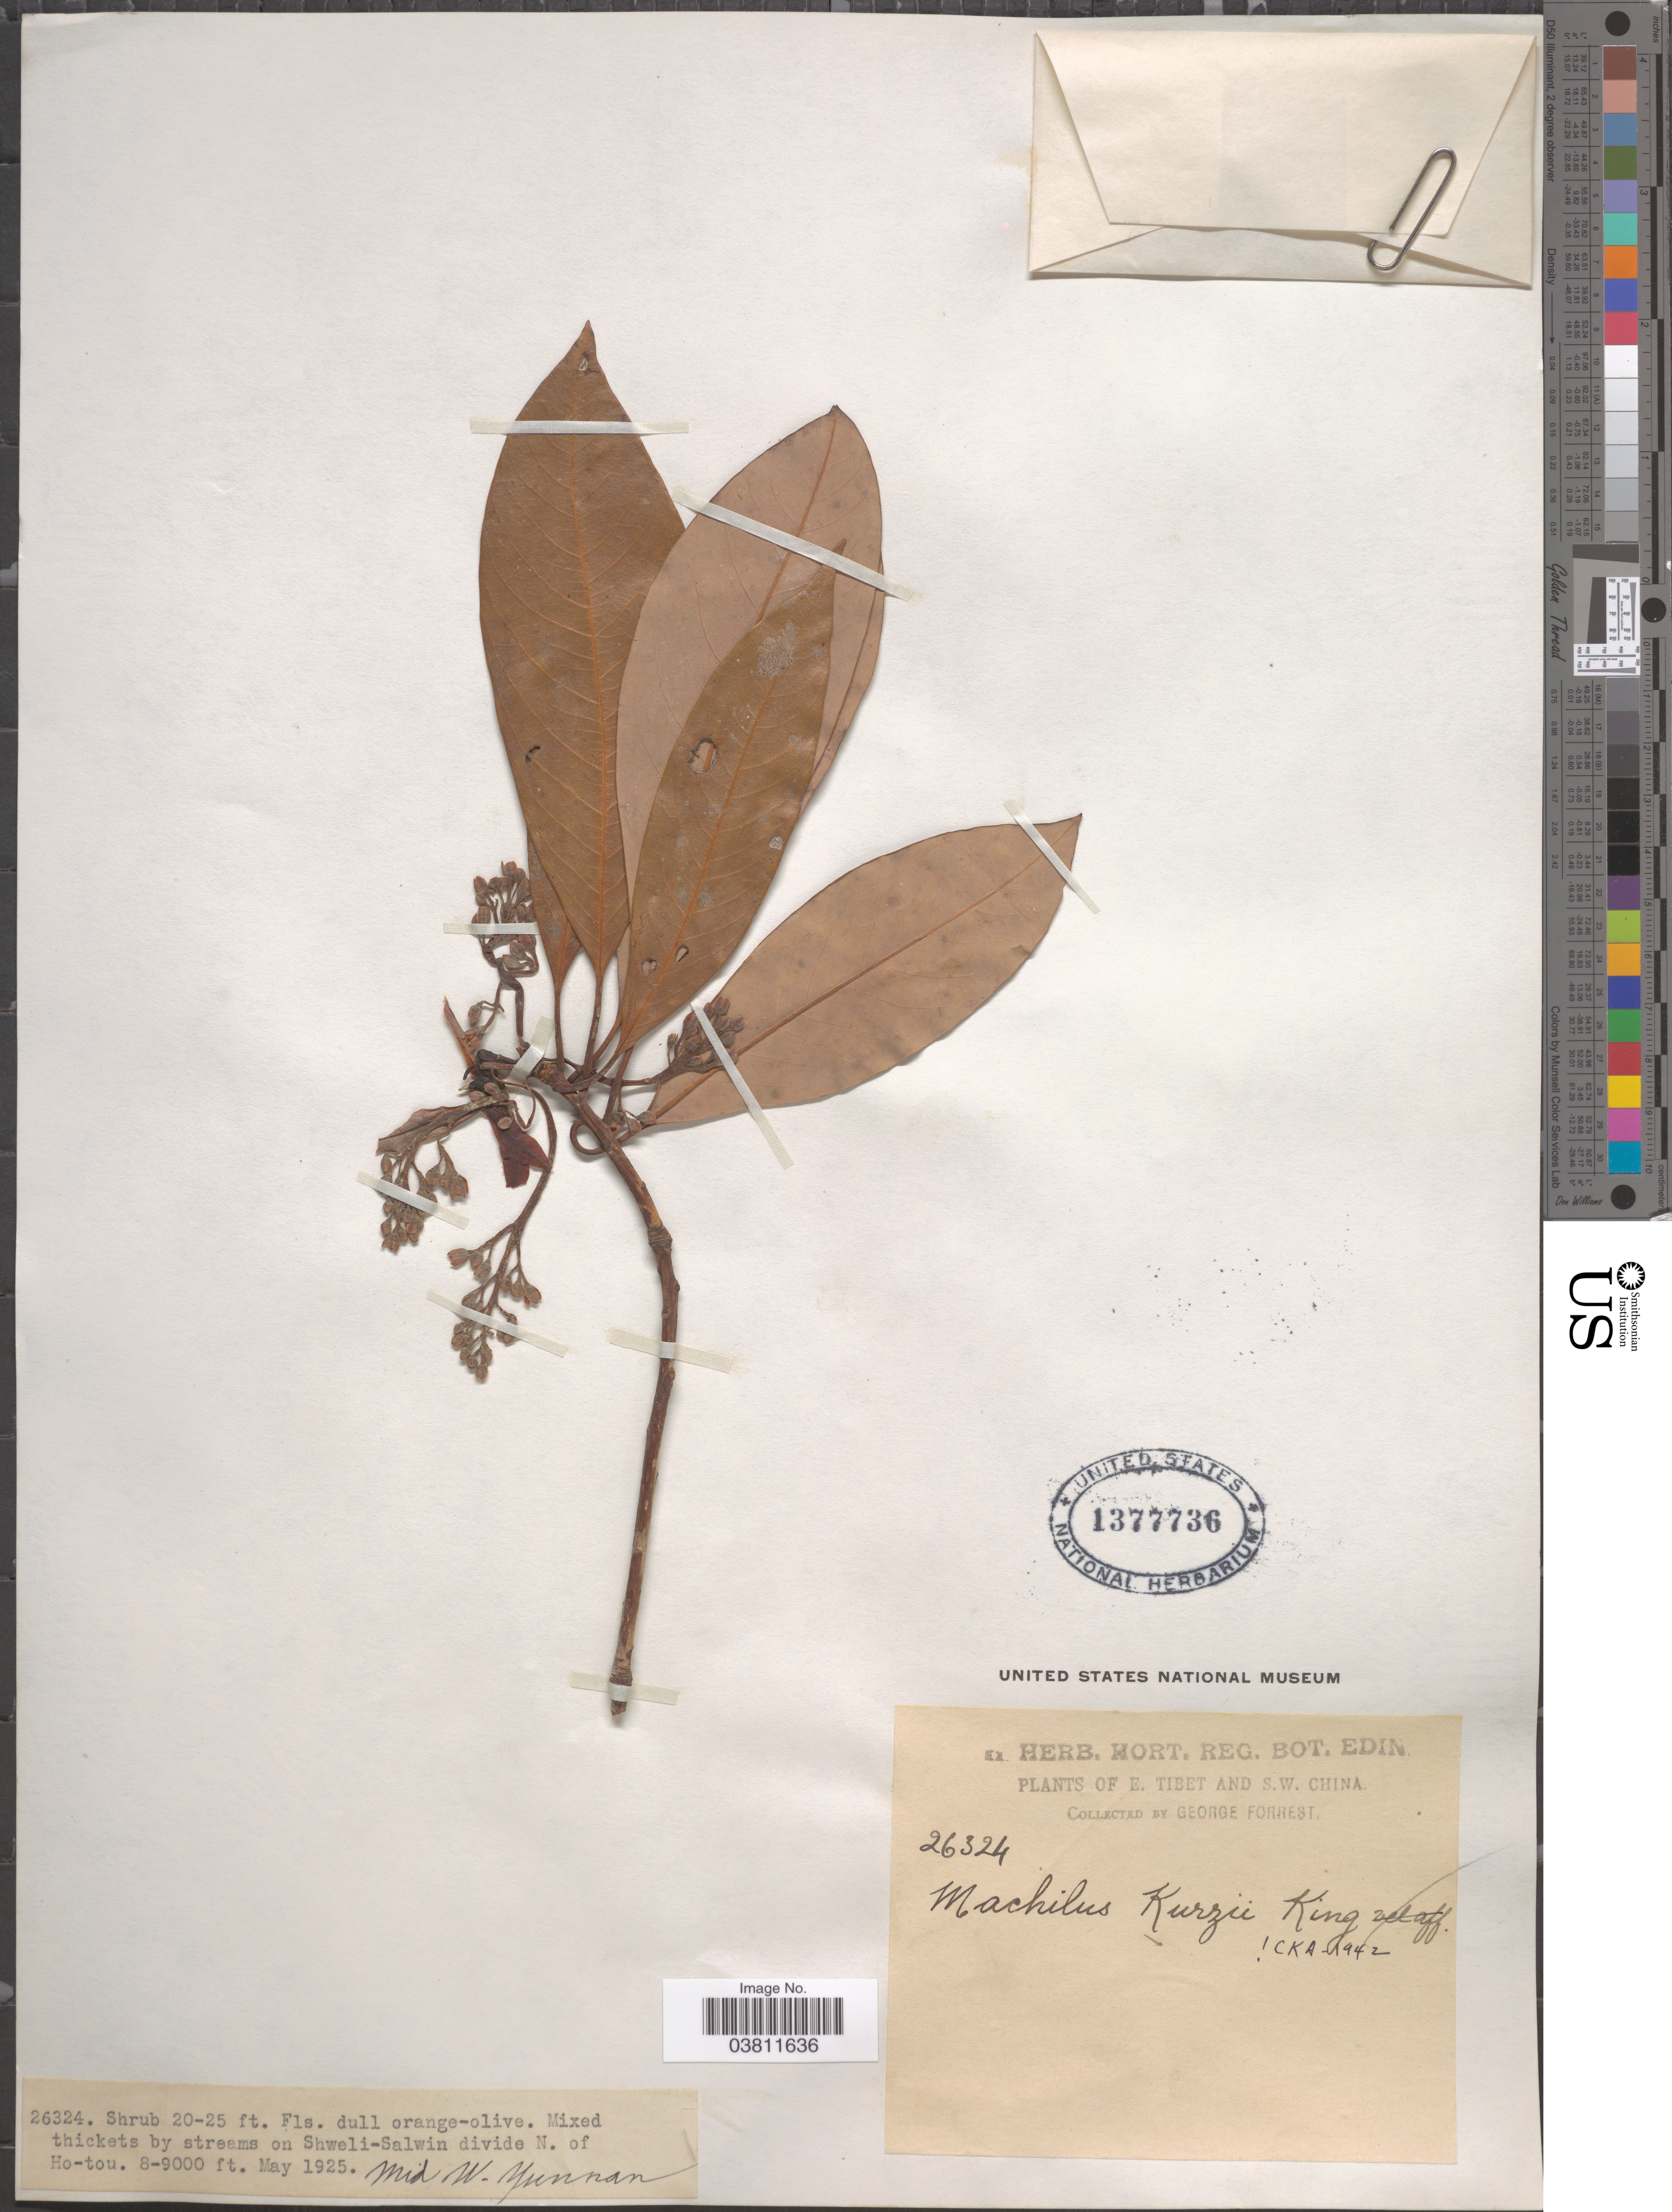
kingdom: Plantae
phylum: Tracheophyta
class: Magnoliopsida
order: Laurales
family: Lauraceae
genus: Machilus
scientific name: Machilus kurzii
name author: King ex Hook. f.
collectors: G. Forrest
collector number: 26324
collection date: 1925-05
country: China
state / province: Yunnan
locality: S.W. China. On Shweli-Salwin divide N. of Ho-tou. Mid W. Yunnan.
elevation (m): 2438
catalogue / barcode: US 1377736